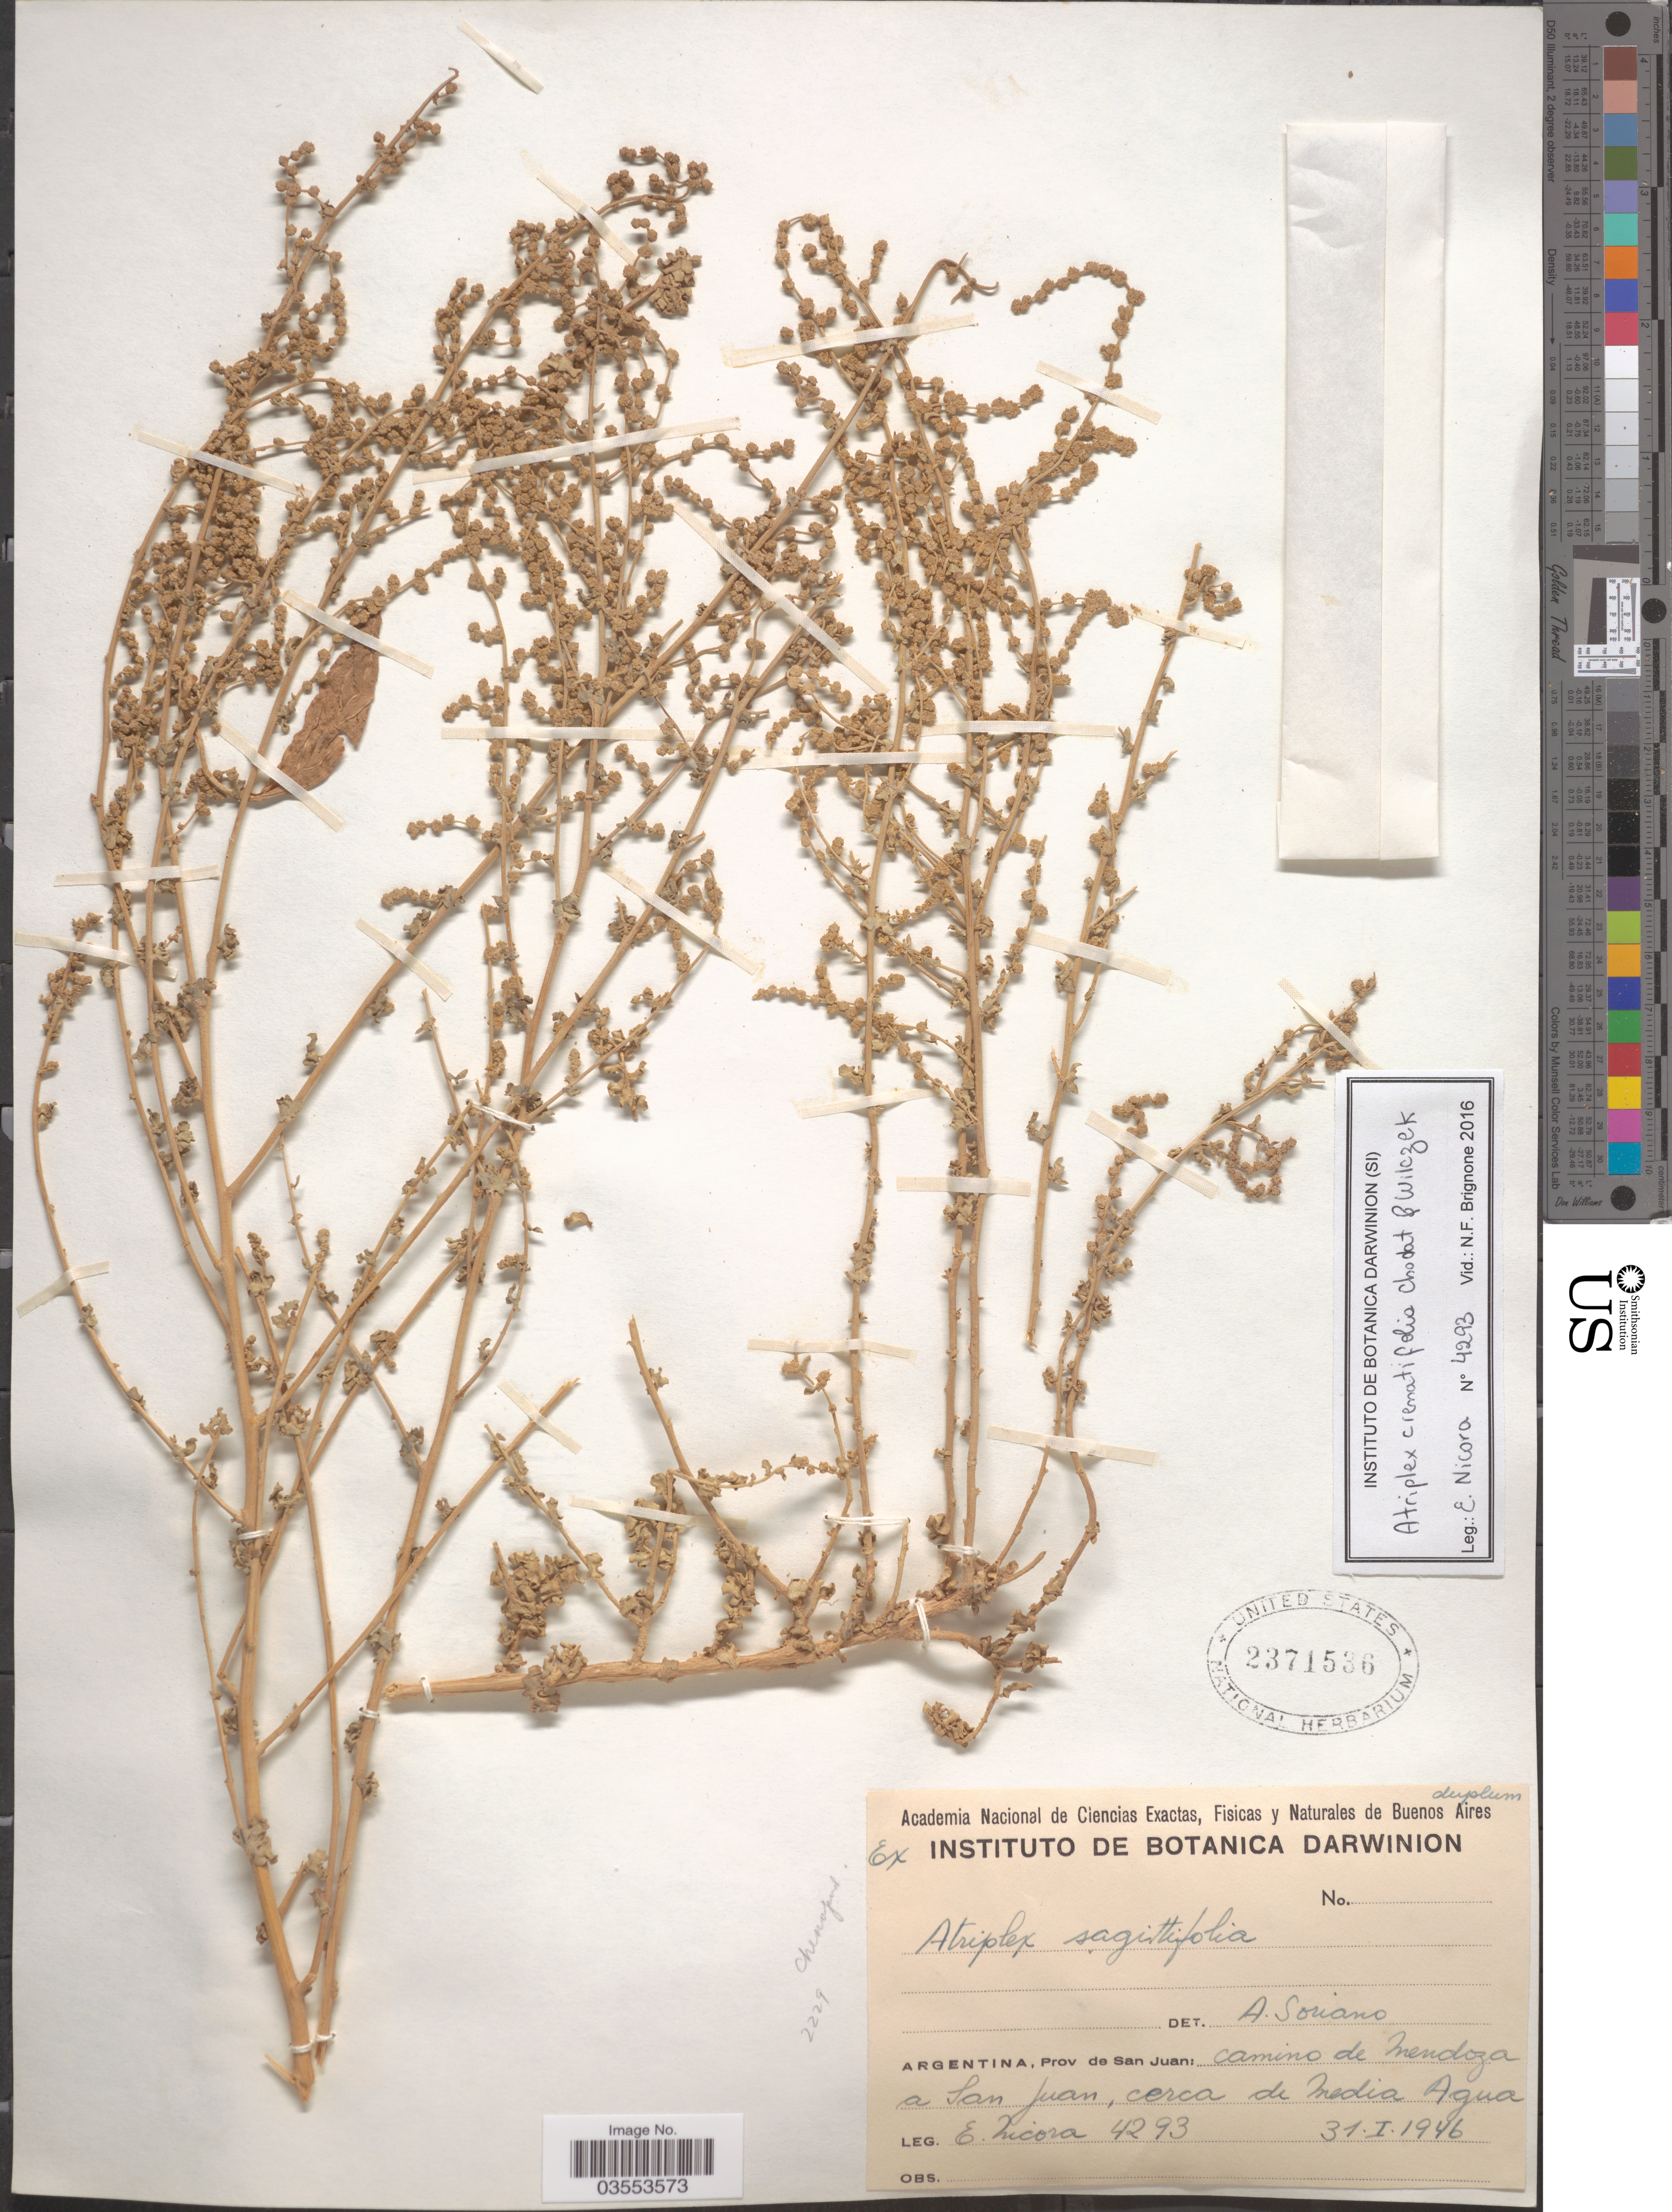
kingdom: Plantae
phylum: Tracheophyta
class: Magnoliopsida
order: Caryophyllales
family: Amaranthaceae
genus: Atriplex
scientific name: Atriplex sagittifolia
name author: Speg.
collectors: E. Nicora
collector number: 4293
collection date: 1946-01-31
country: Argentina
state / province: San Juan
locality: Camino de Mendoza a San Juan, cerca de media Agua.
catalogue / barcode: US 2371536